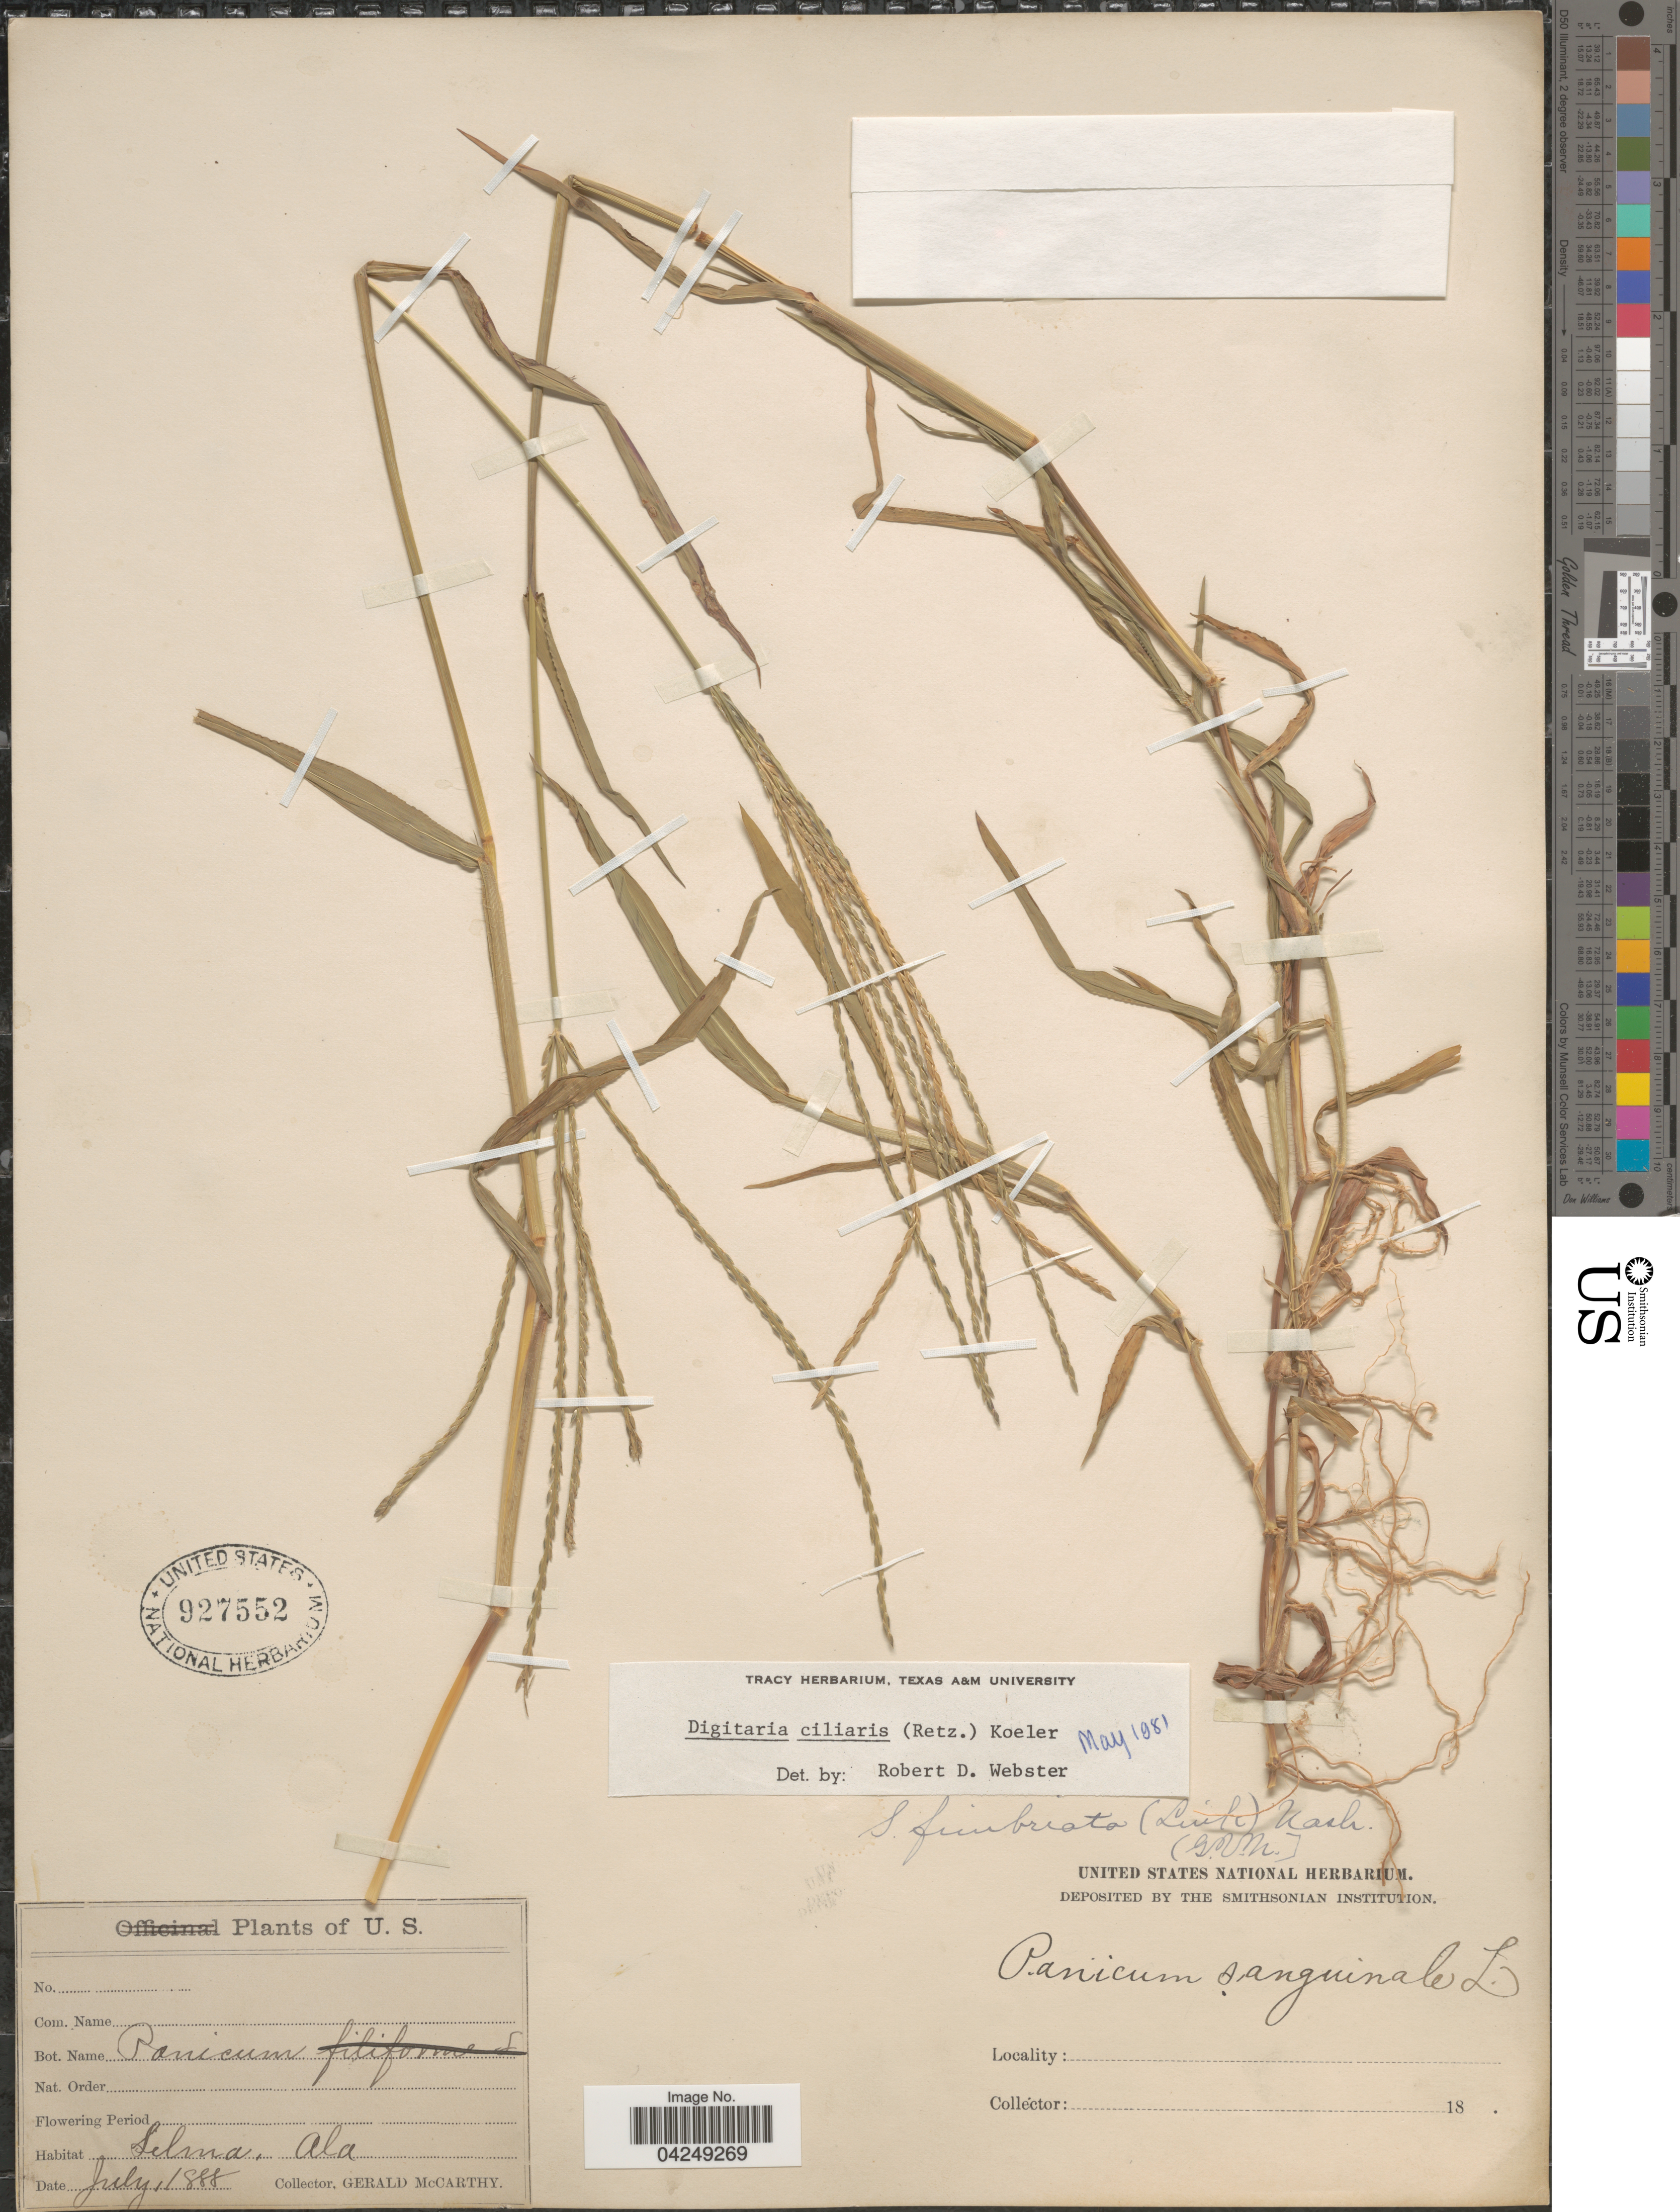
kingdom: Plantae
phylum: Tracheophyta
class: Liliopsida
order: Poales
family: Poaceae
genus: Digitaria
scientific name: Digitaria ciliaris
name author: (Retz.) Koeler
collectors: G. McCarthy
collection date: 1888-07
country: United States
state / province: Alabama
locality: Selma.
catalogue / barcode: US 927552